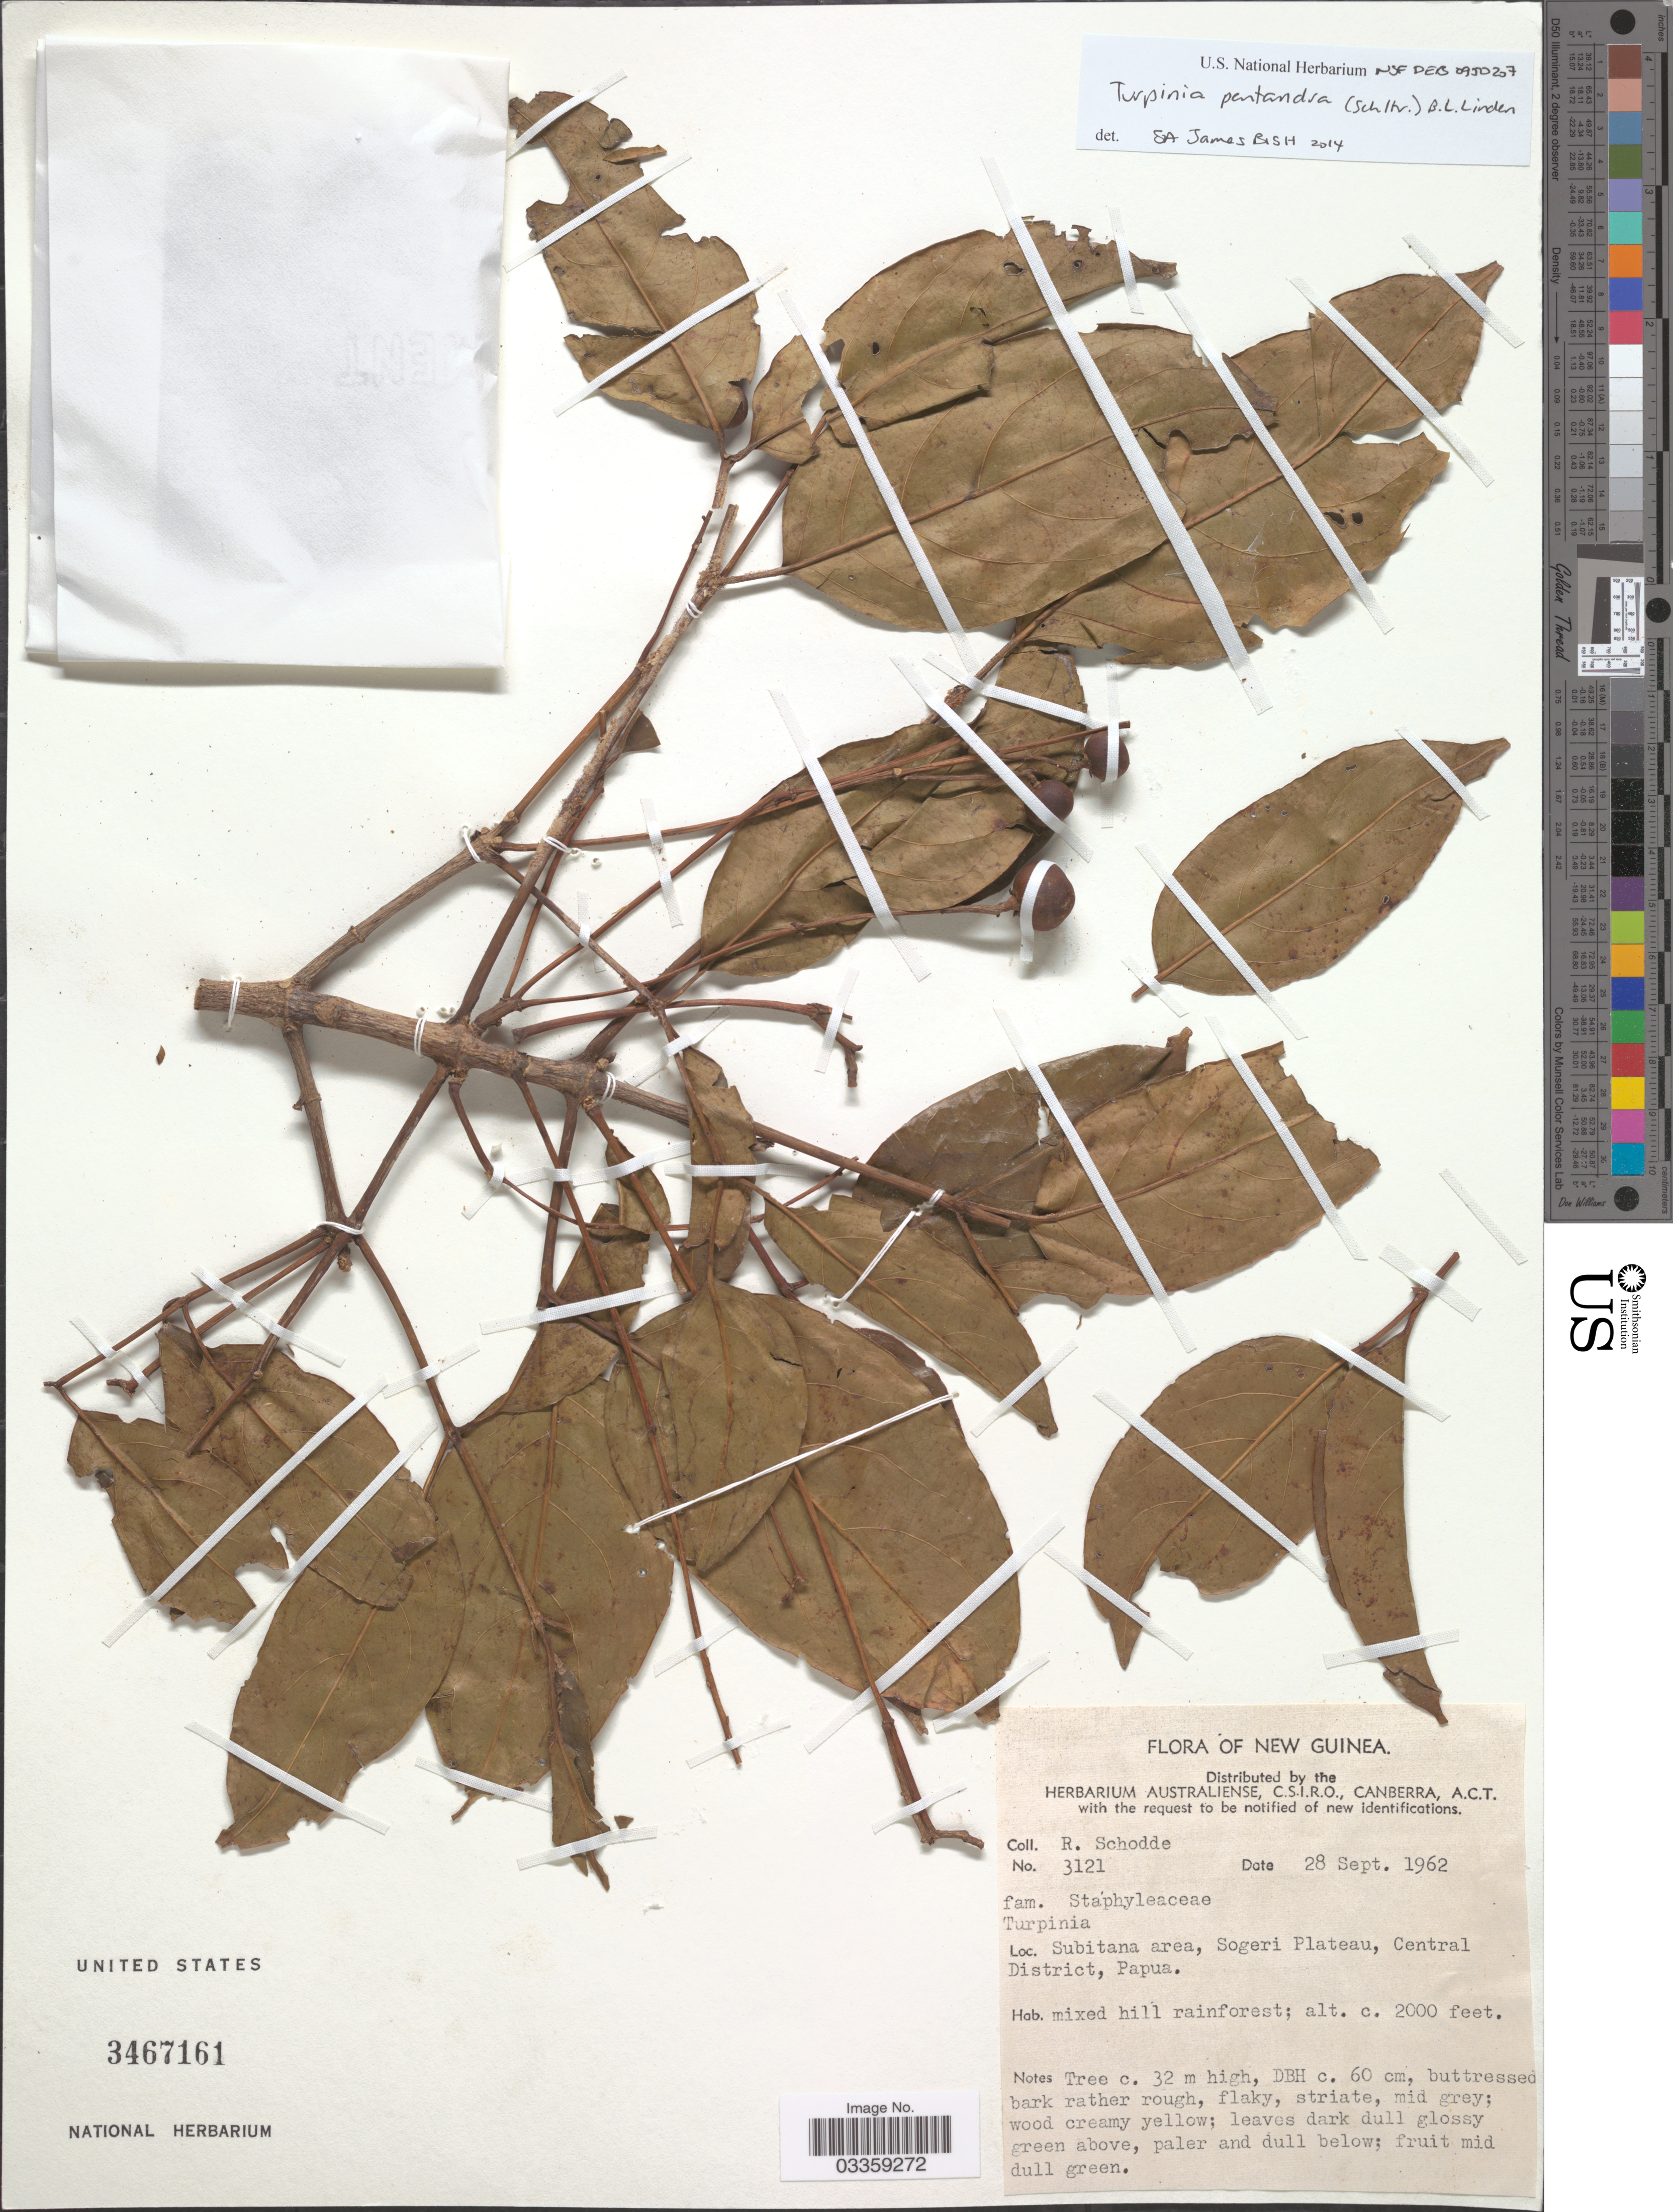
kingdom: Plantae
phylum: Tracheophyta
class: Magnoliopsida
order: Crossosomatales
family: Staphyleaceae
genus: Turpinia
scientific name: Turpinia pentandra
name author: (Schltr.) B.L. Linden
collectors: R. Schodde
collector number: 3121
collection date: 1962-09-28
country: Papua New Guinea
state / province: Central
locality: New Guinea, Subitana area, Sogeri Plateau, Central District, Papua.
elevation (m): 610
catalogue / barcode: US 3467161